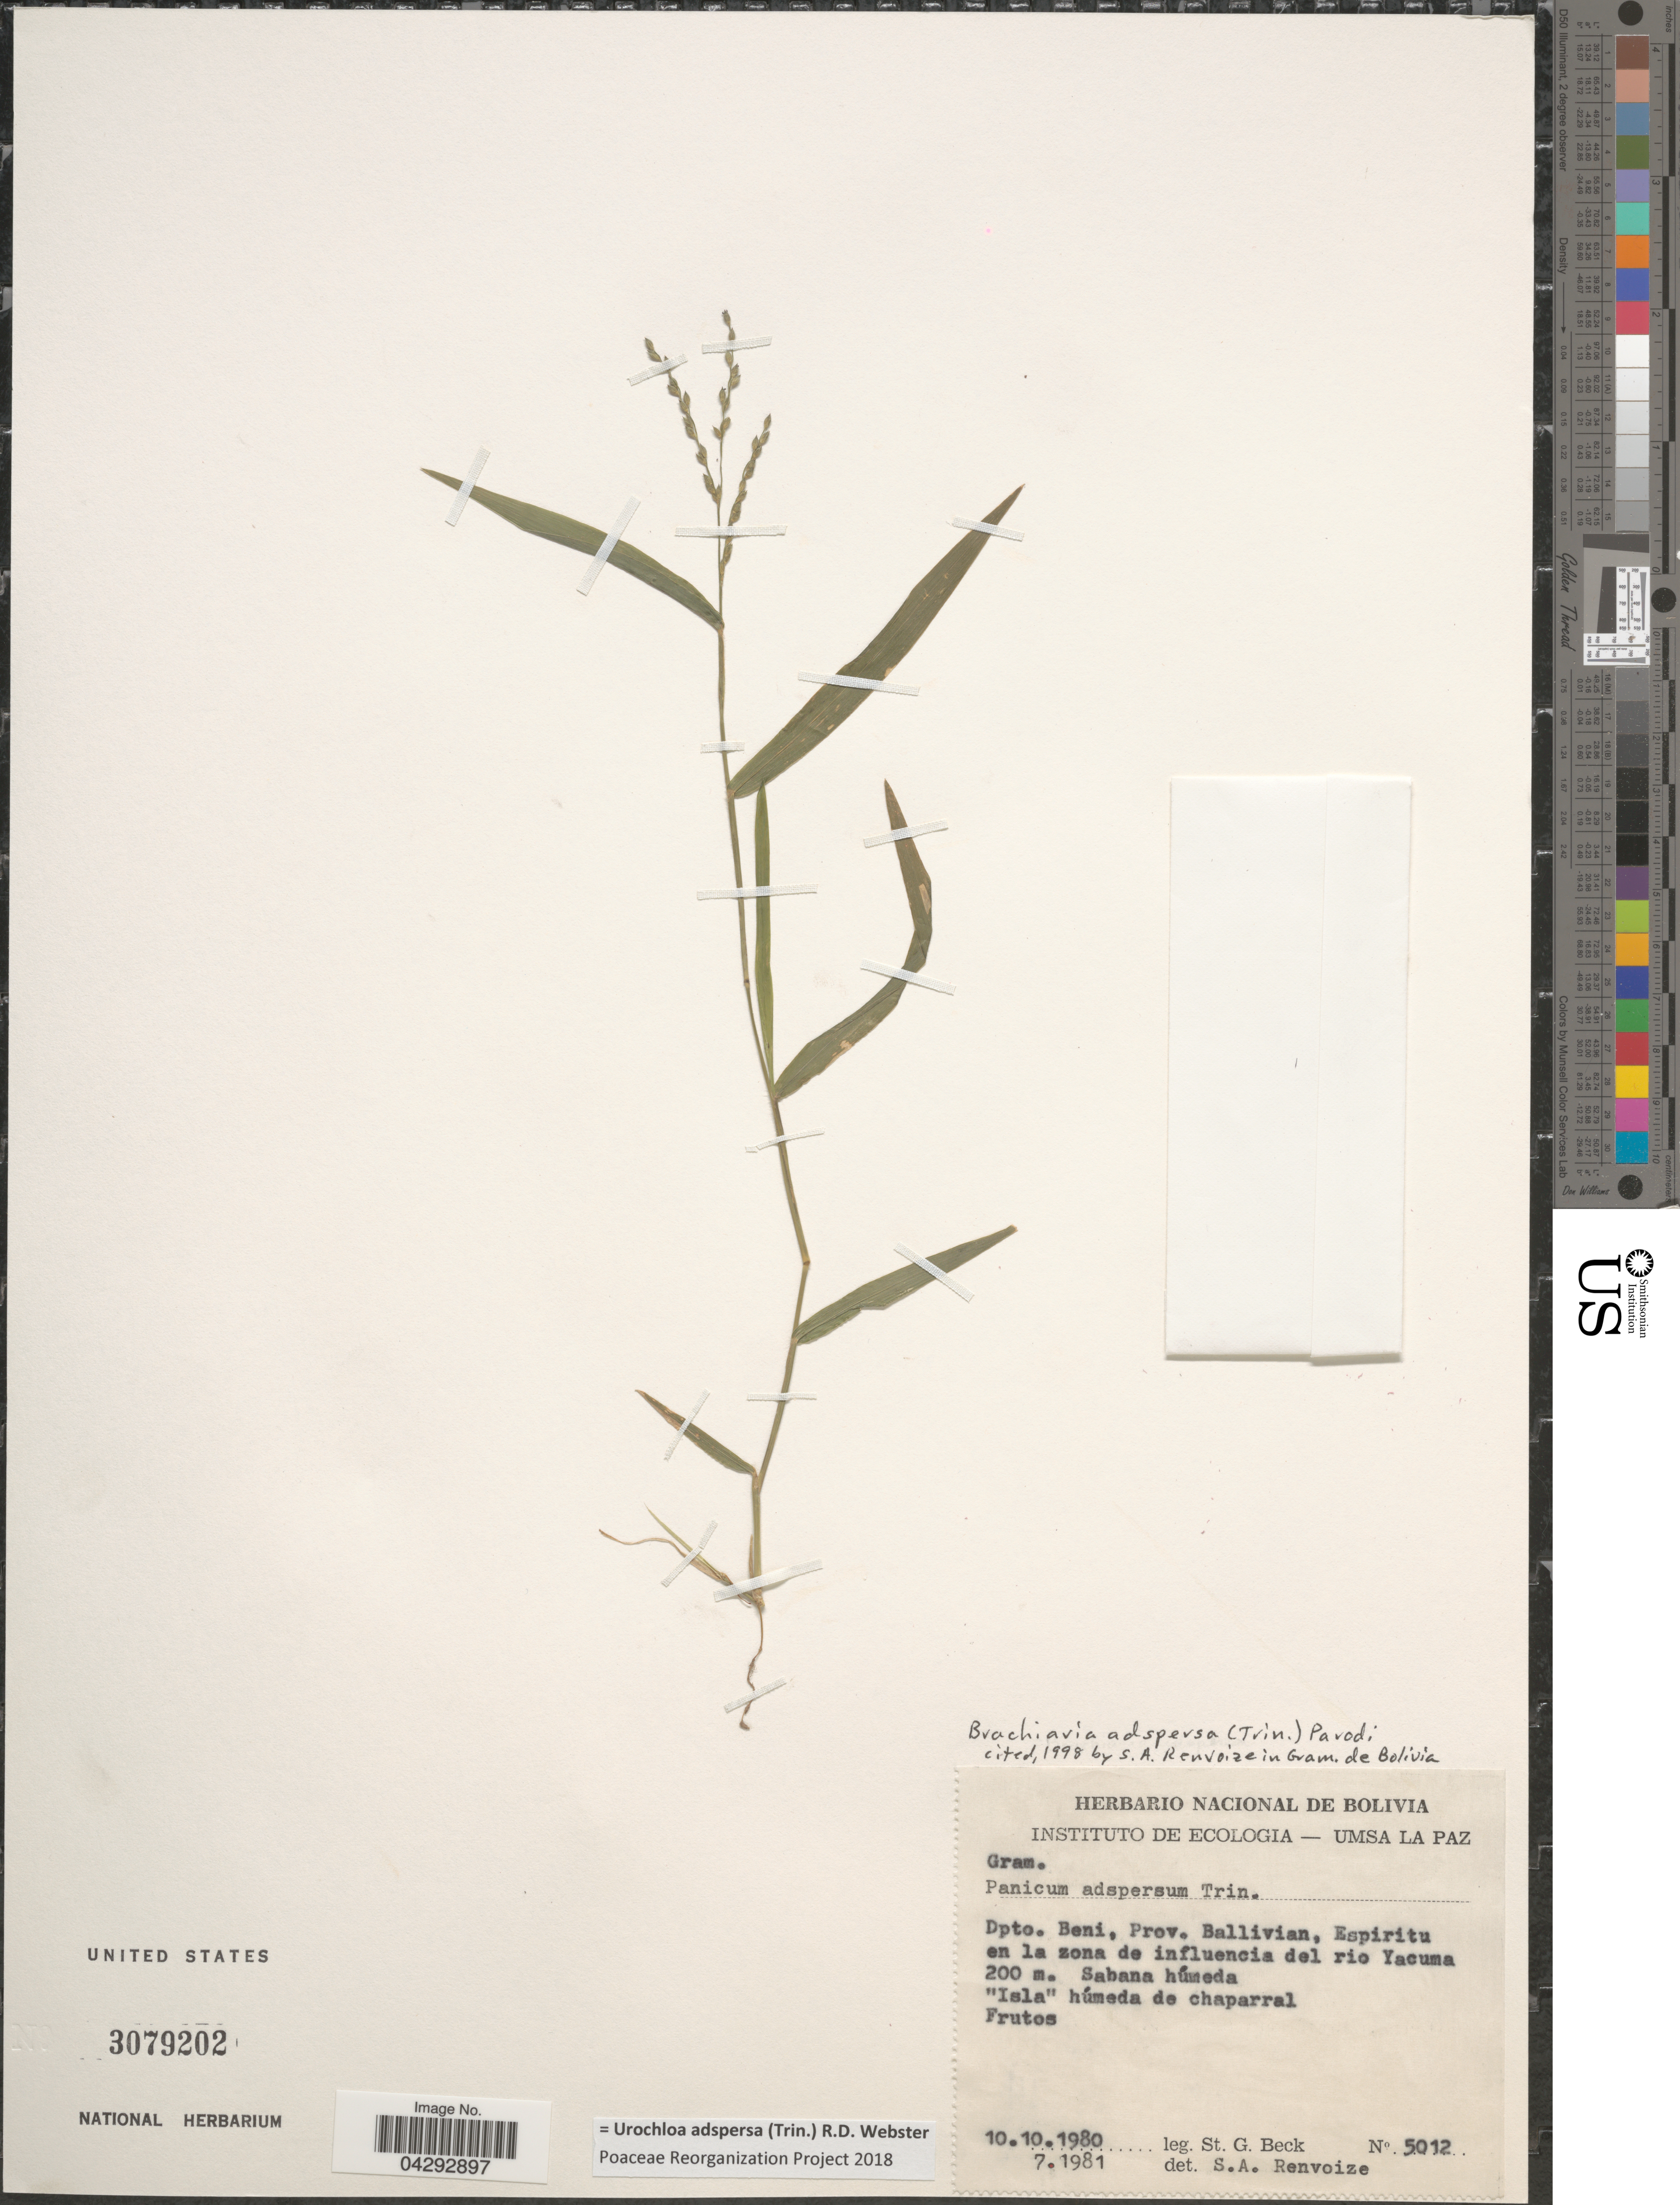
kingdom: Plantae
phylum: Tracheophyta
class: Liliopsida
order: Poales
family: Poaceae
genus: Urochloa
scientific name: Urochloa adspersa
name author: (Trin.) R.D. Webster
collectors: S. G. Beck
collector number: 5012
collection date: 1980-10-10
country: Bolivia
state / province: Beni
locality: Dpto. Beni, Prov. Ballivian, Espiritu en la zona de influencia del rio Yacuma.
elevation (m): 200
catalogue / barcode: US 3079202